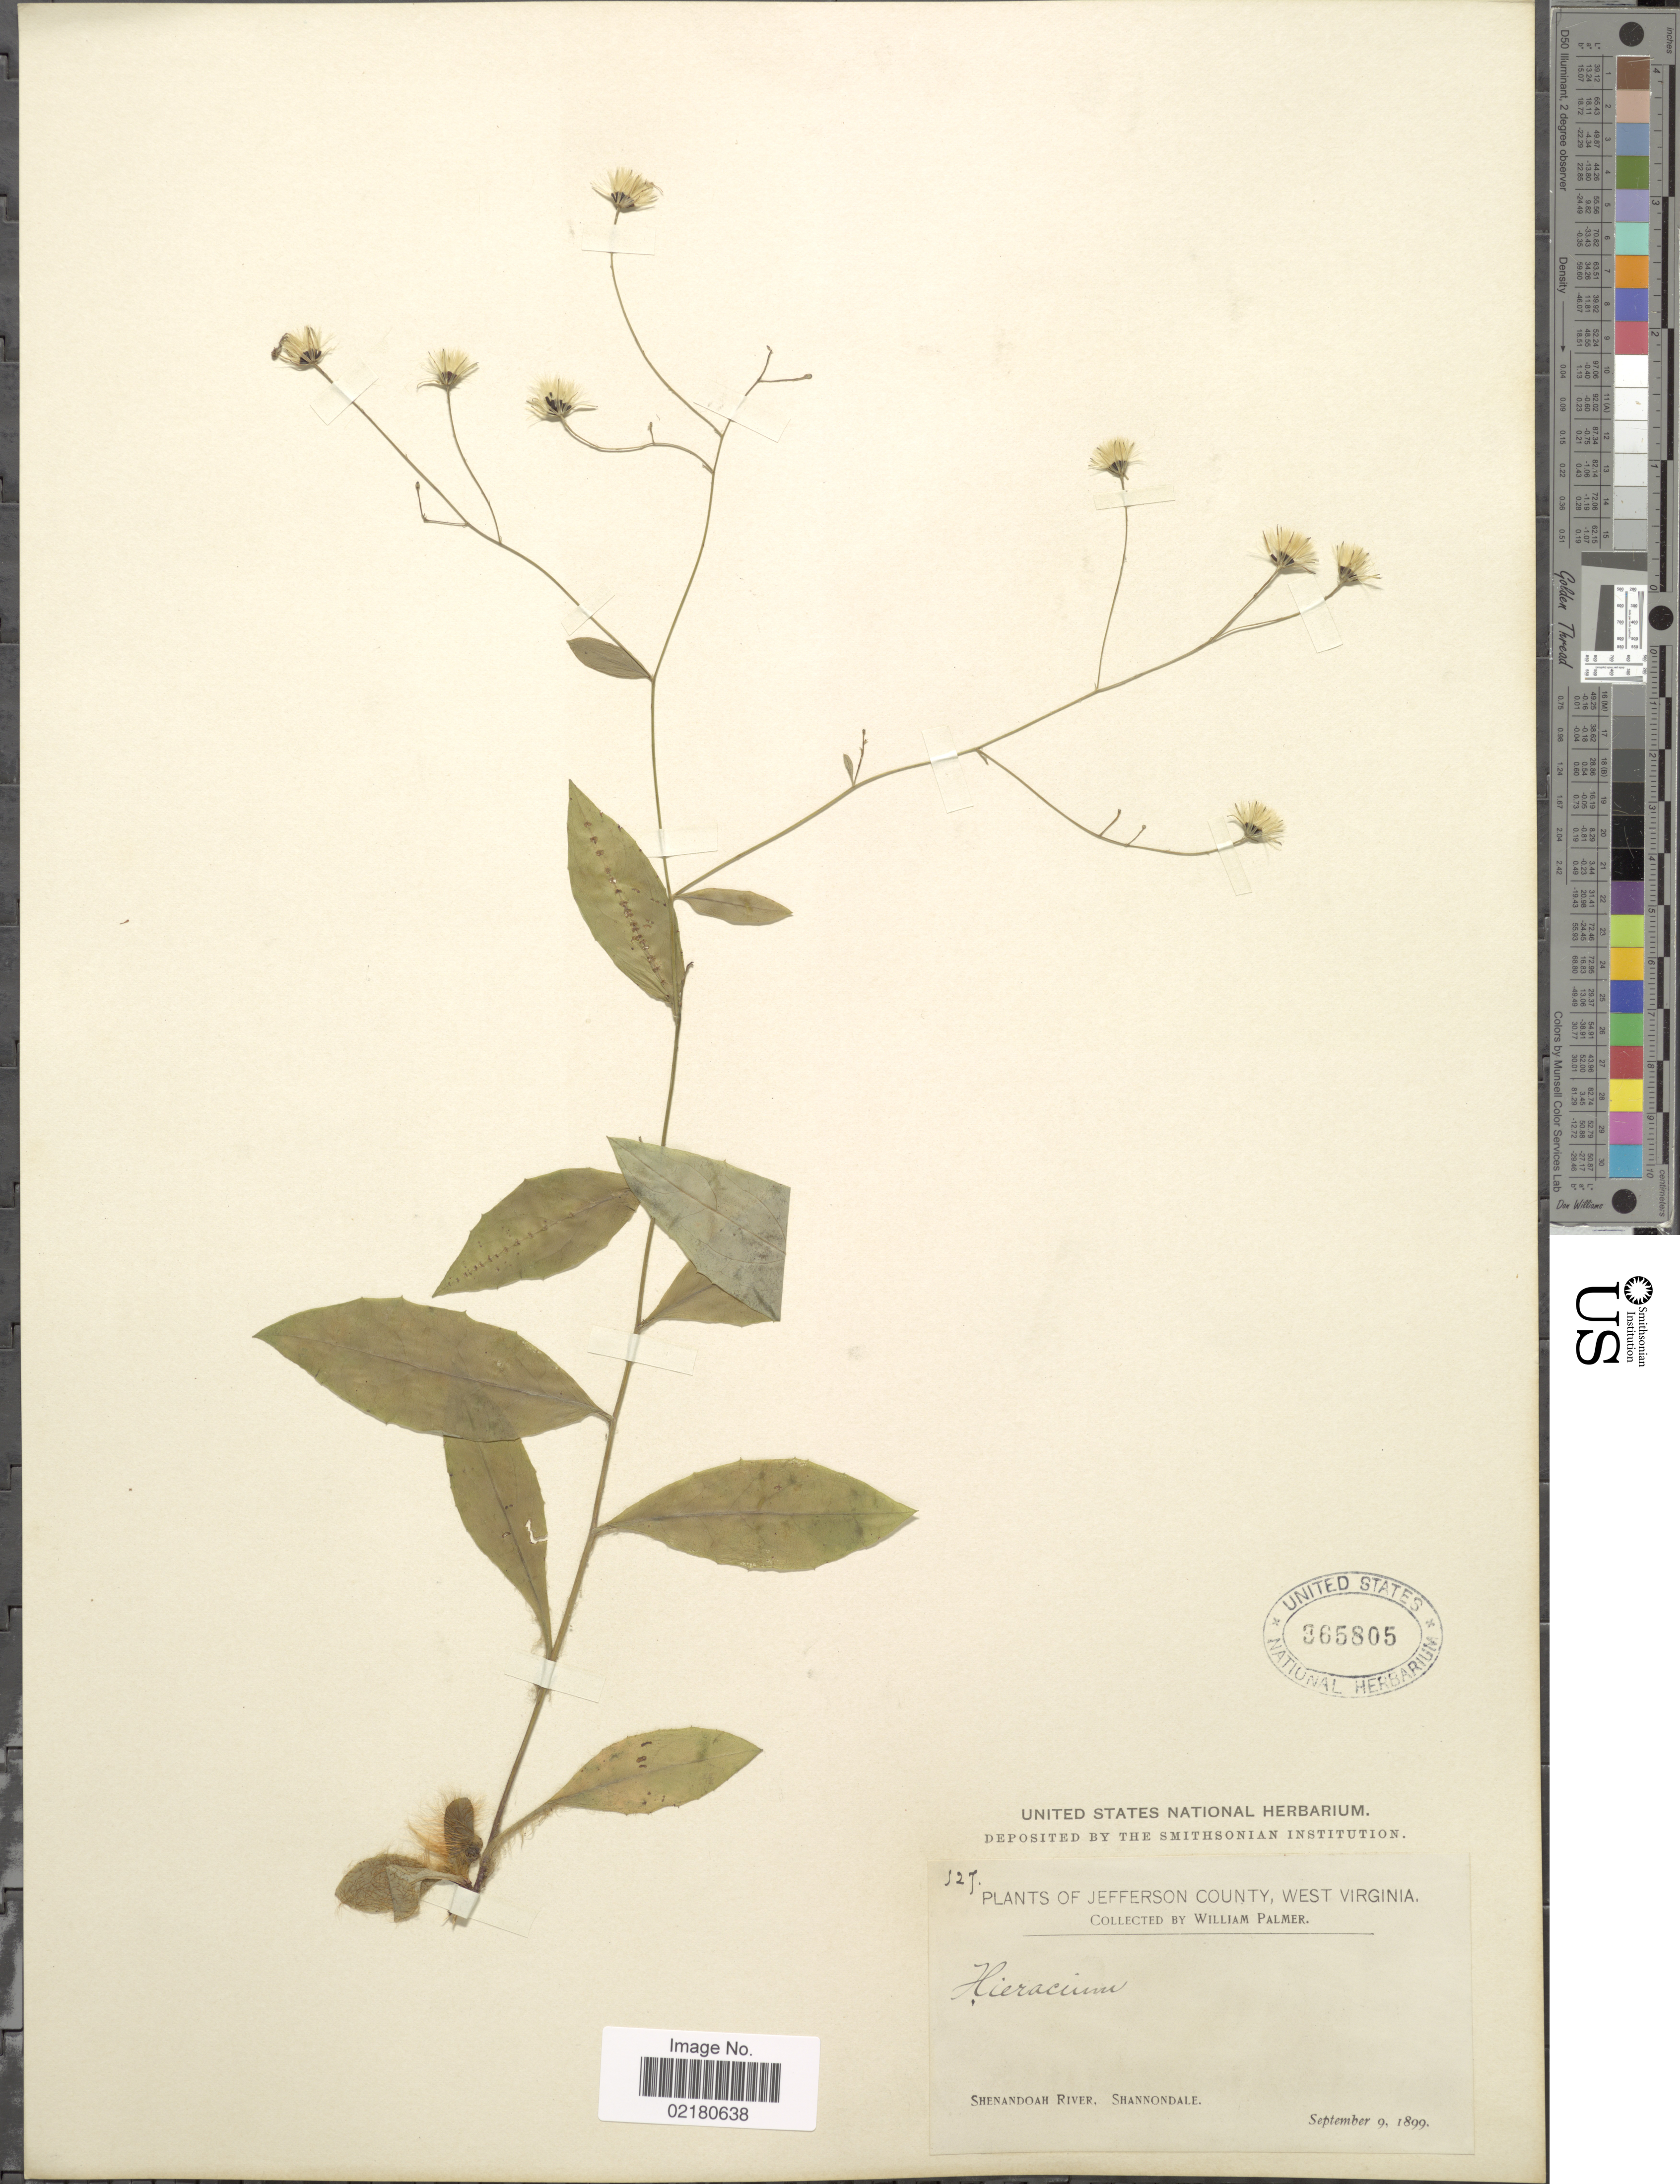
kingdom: Plantae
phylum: Tracheophyta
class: Magnoliopsida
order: Asterales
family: Asteraceae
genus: Hieracium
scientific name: Hieracium paniculatum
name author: L.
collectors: W. Palmer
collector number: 127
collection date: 1899-09-09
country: United States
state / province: Virginia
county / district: Shenandoah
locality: Jefferson County, West Virginia, Shenandoah river, Shannondale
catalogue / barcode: US 365805